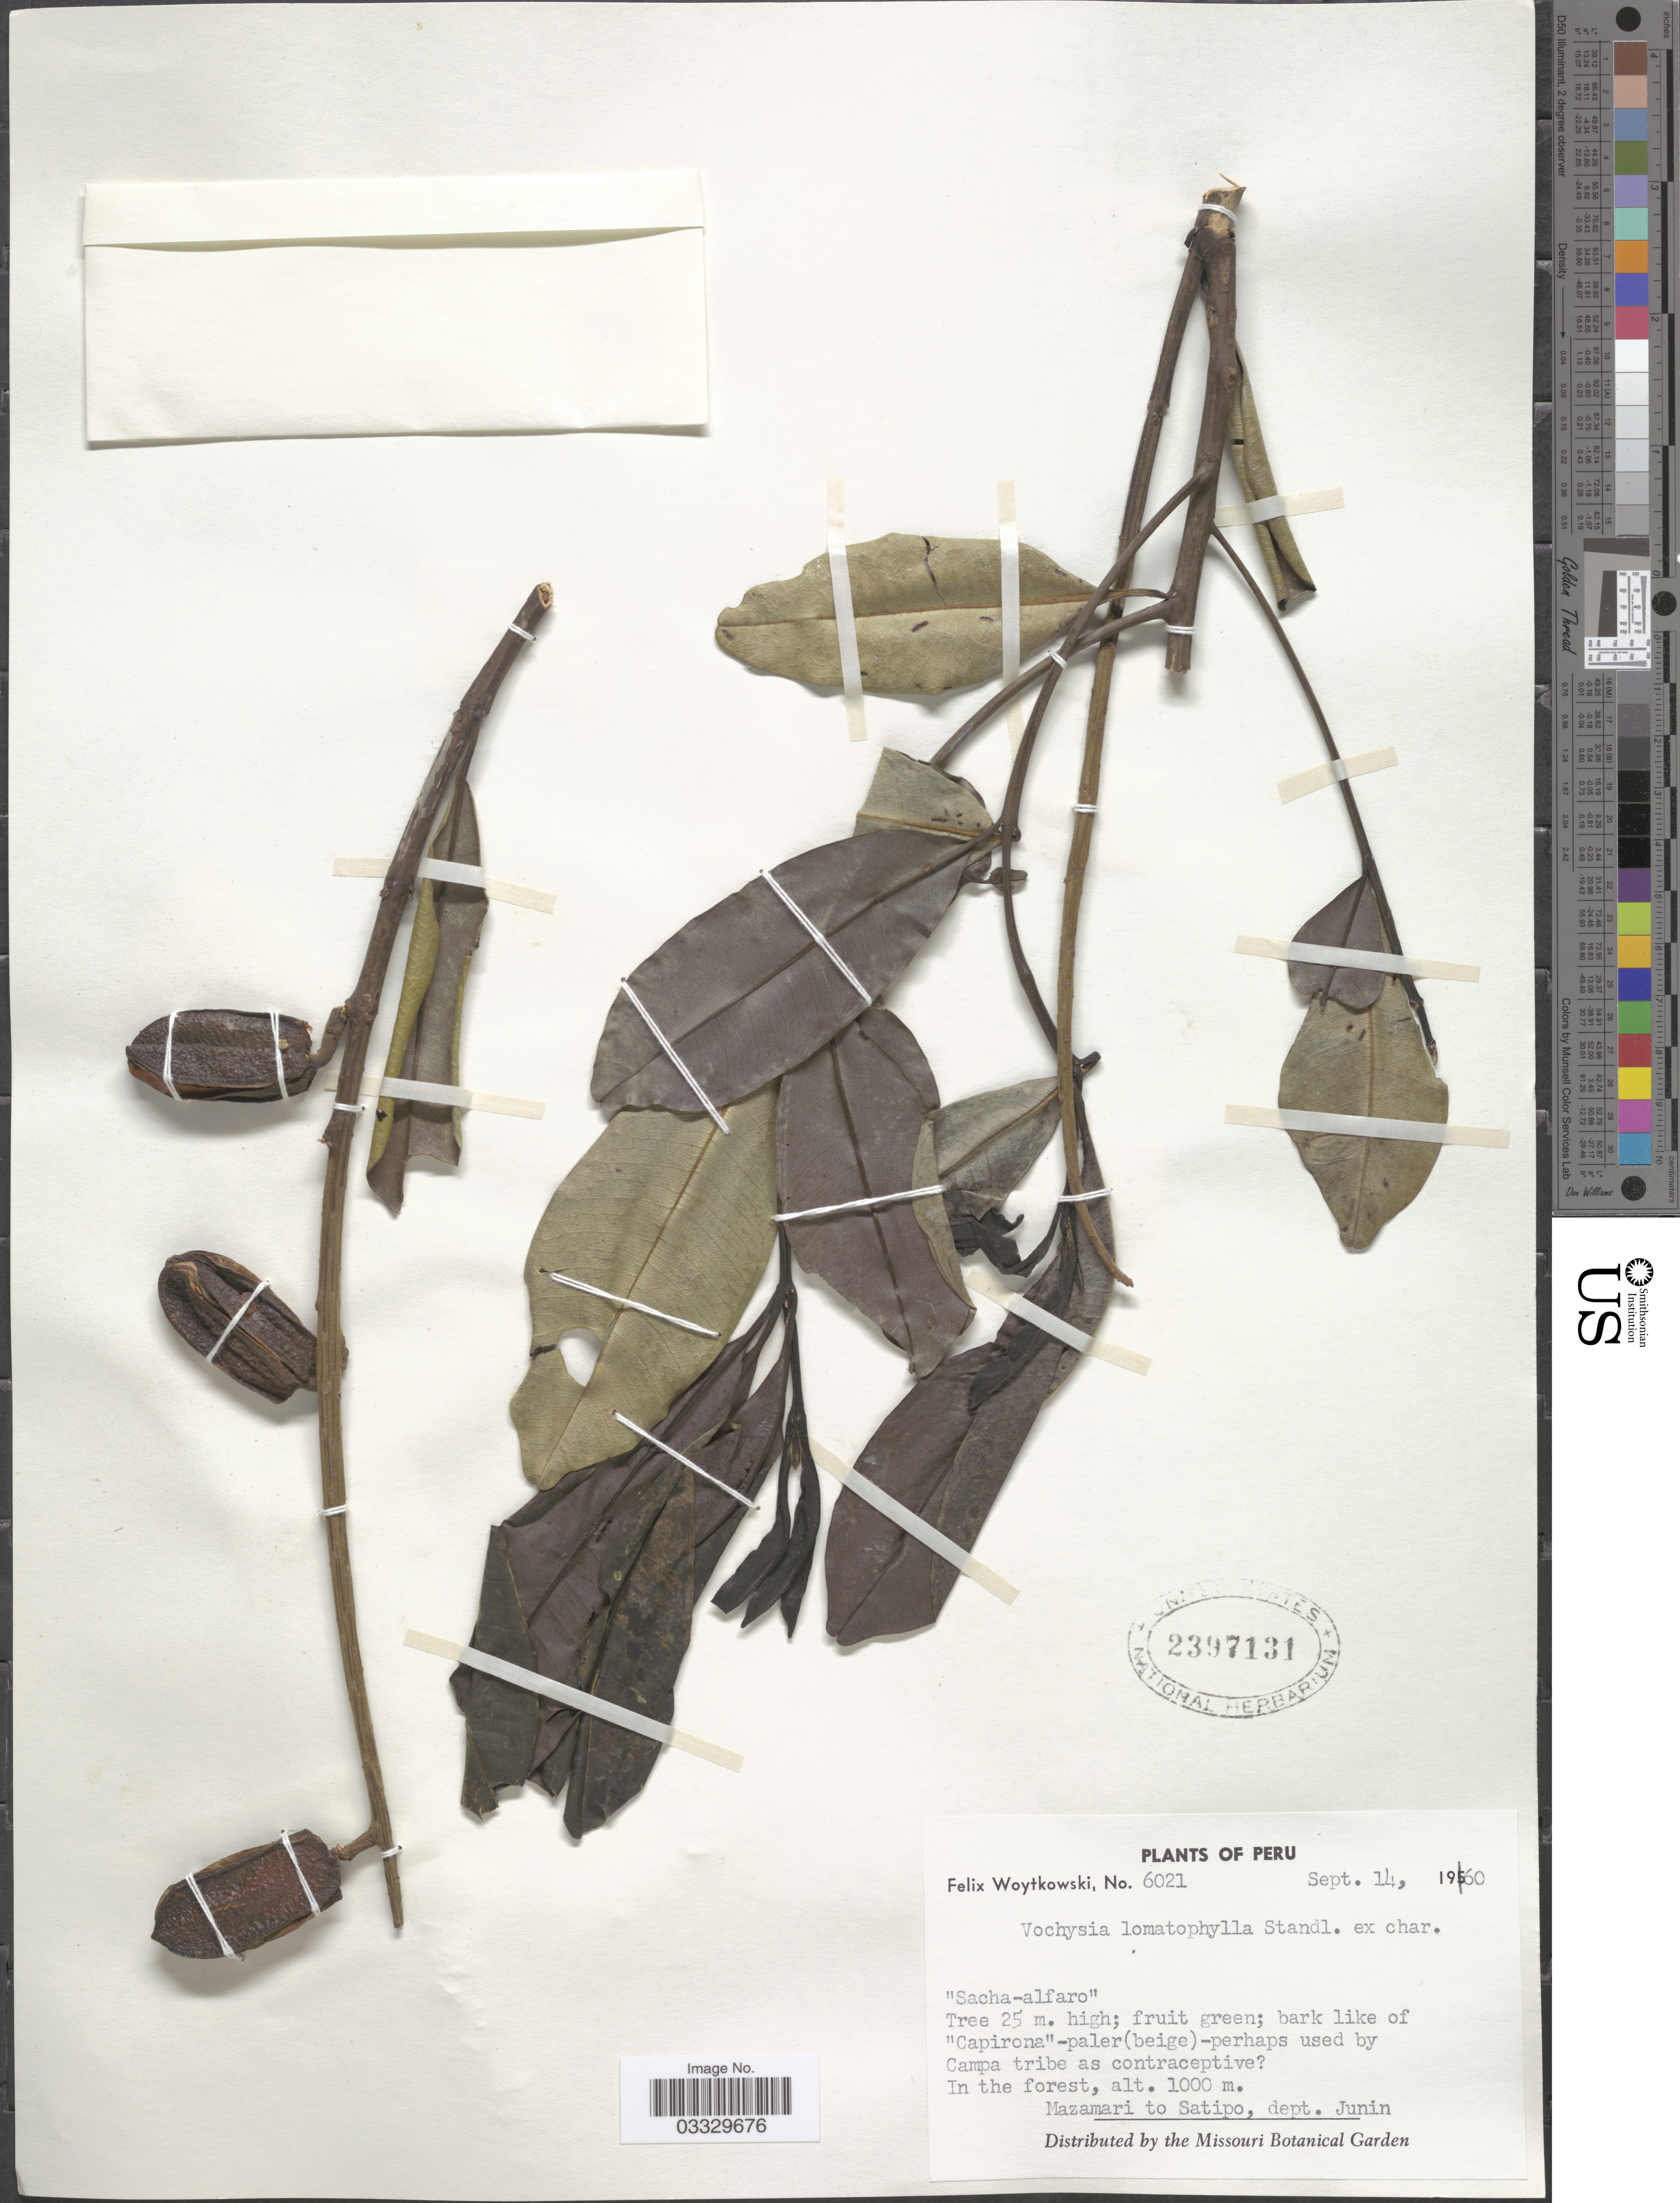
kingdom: Plantae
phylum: Tracheophyta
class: Magnoliopsida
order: Myrtales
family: Vochysiaceae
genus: Vochysia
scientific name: Vochysia lomatophylla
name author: Standl.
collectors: F. Woytkowski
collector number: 6021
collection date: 1960-09-14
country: Peru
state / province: Junín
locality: Mazamari to Satipo, dept. Junin.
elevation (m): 1000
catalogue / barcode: US 2397131